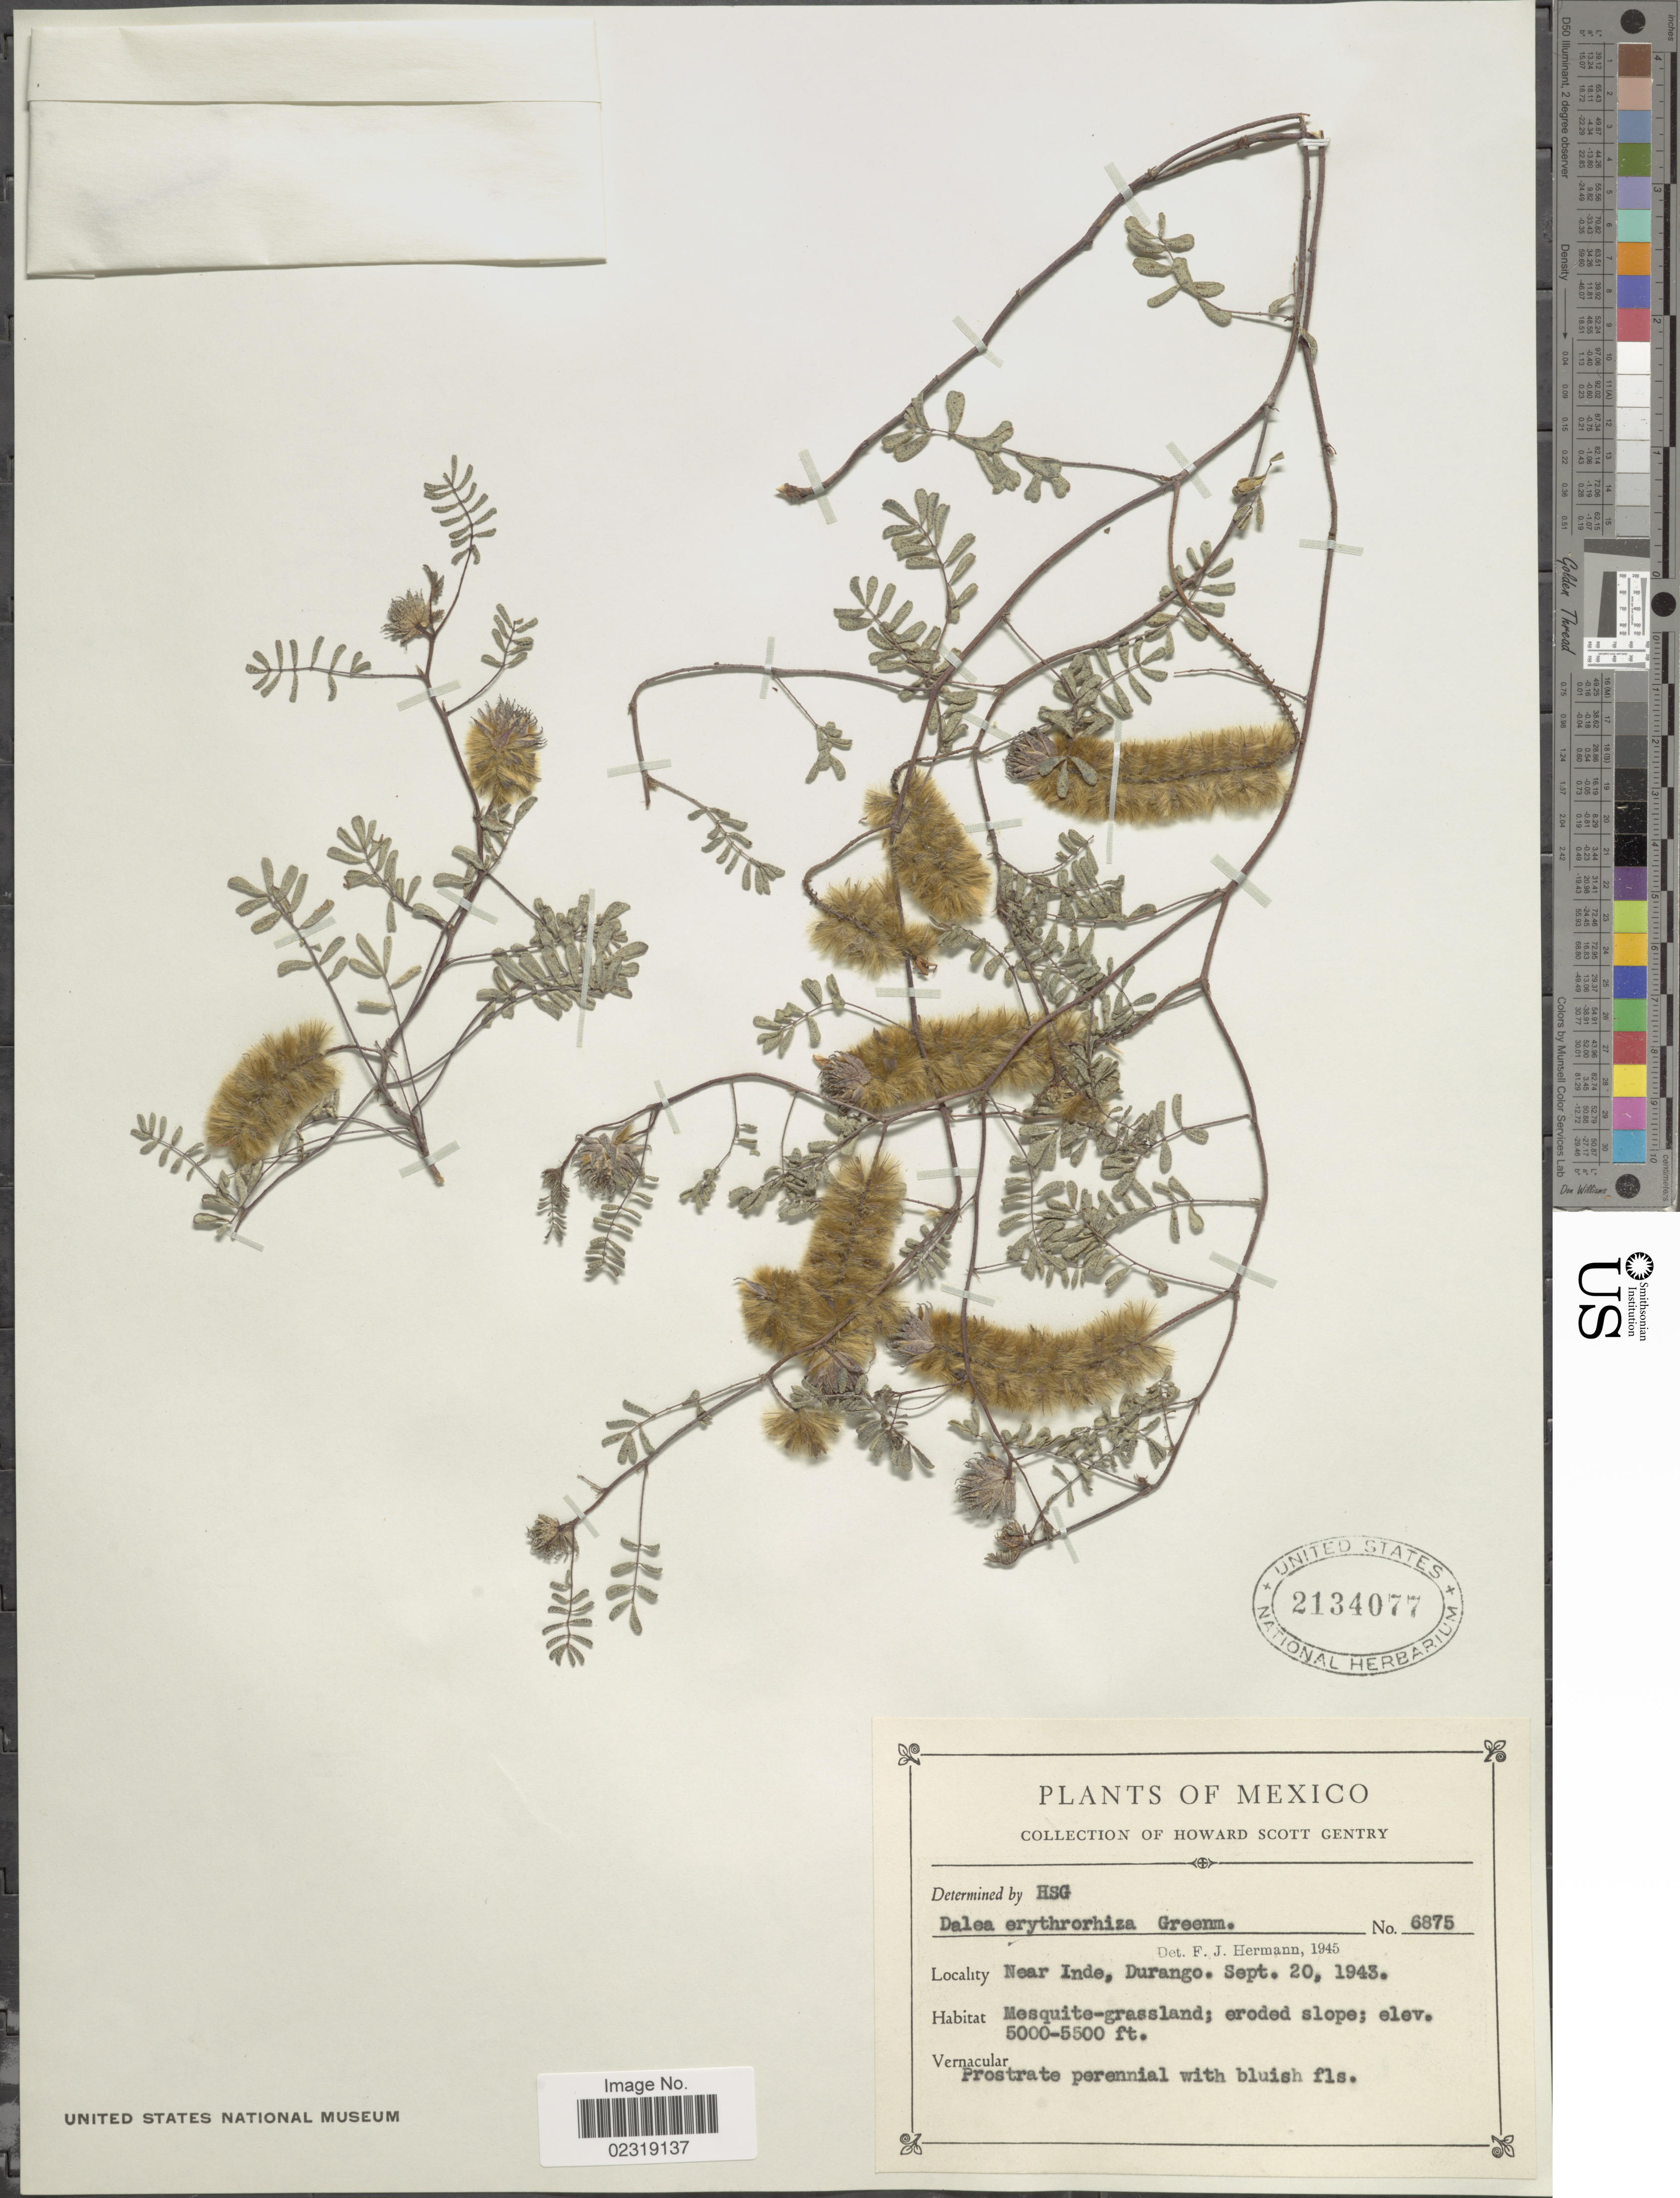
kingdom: Plantae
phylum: Tracheophyta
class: Magnoliopsida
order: Fabales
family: Fabaceae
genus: Dalea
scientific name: Dalea erythrorhiza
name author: Greenm.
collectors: H. S. Gentry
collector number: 6875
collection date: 1943-09-20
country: Mexico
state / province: Durango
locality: Near Inde, Durango.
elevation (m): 1524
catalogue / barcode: US 2134077